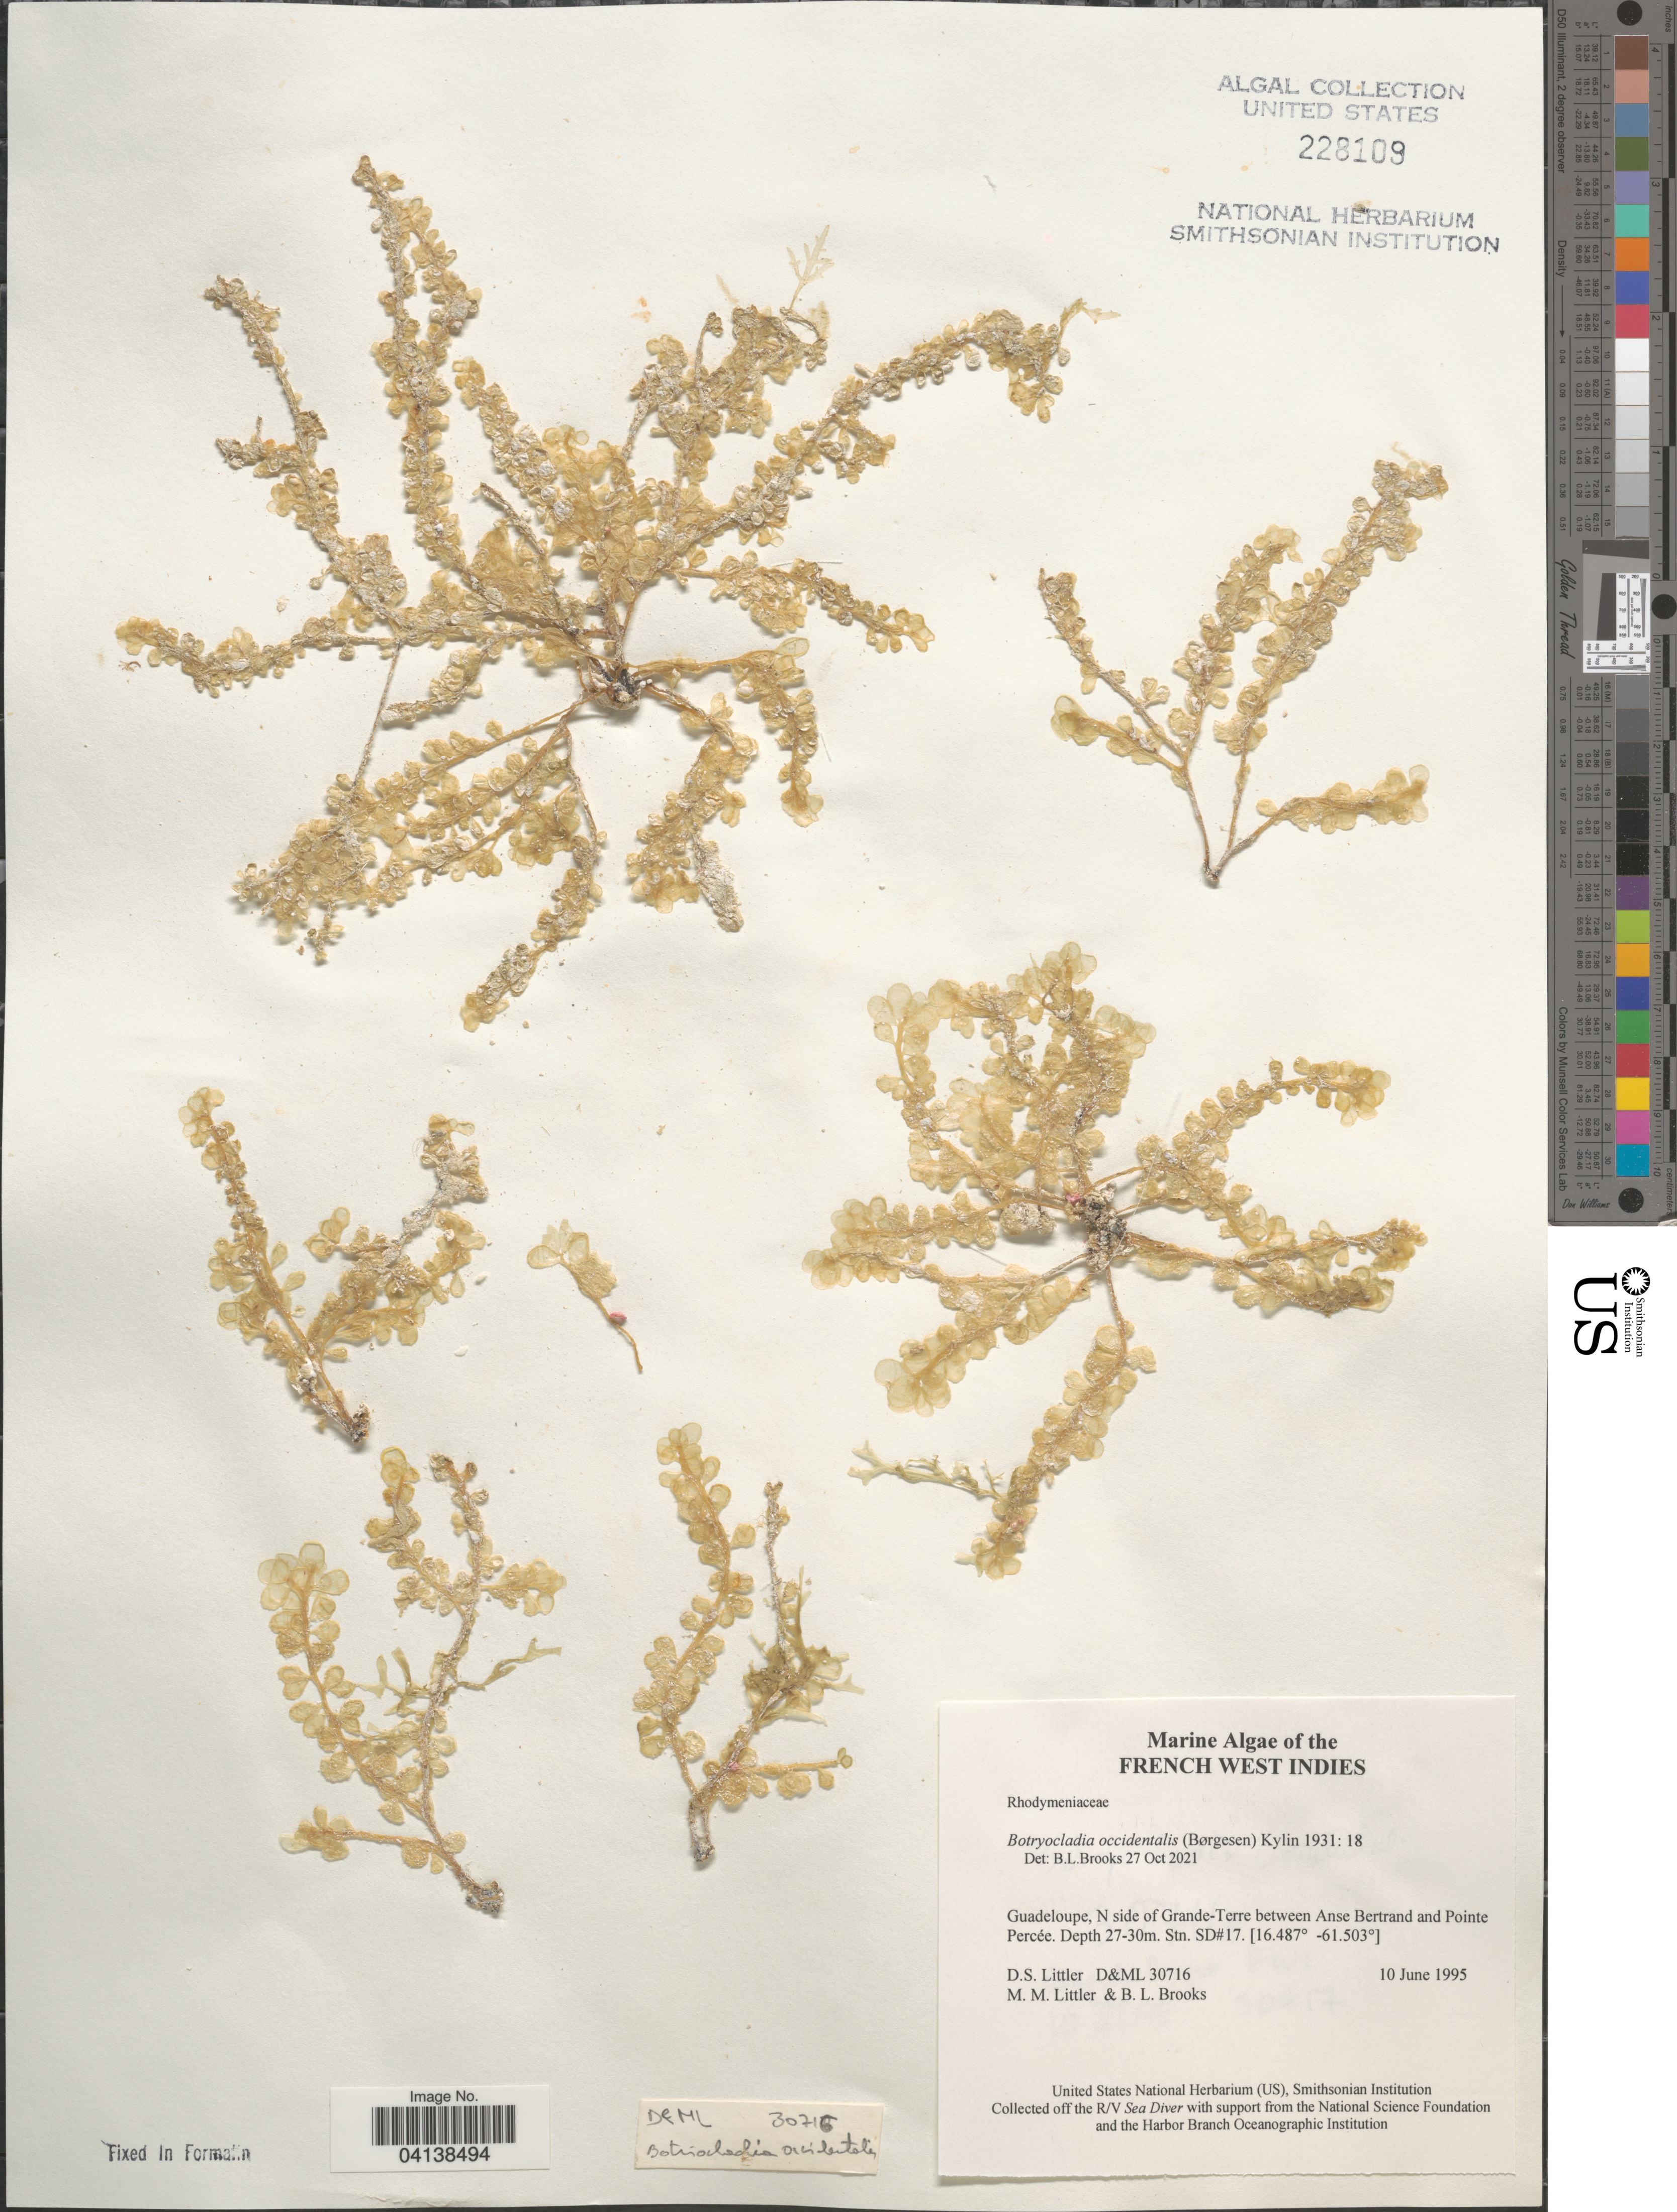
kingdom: Plantae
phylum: Rhodophyta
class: Florideophyceae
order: Rhodymeniales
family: Rhodymeniaceae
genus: Botryocladia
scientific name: Botryocladia occidentalis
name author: (Børgesen) Kylin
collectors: D. S. Littler & B. Brooks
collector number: D&ML 30716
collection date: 1995-06-10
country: Guadeloupe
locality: French West Indies. N side of Grande-Terre between Anse Bertrand and Pointe Percée. Stn. SD#17.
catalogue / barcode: US 228109